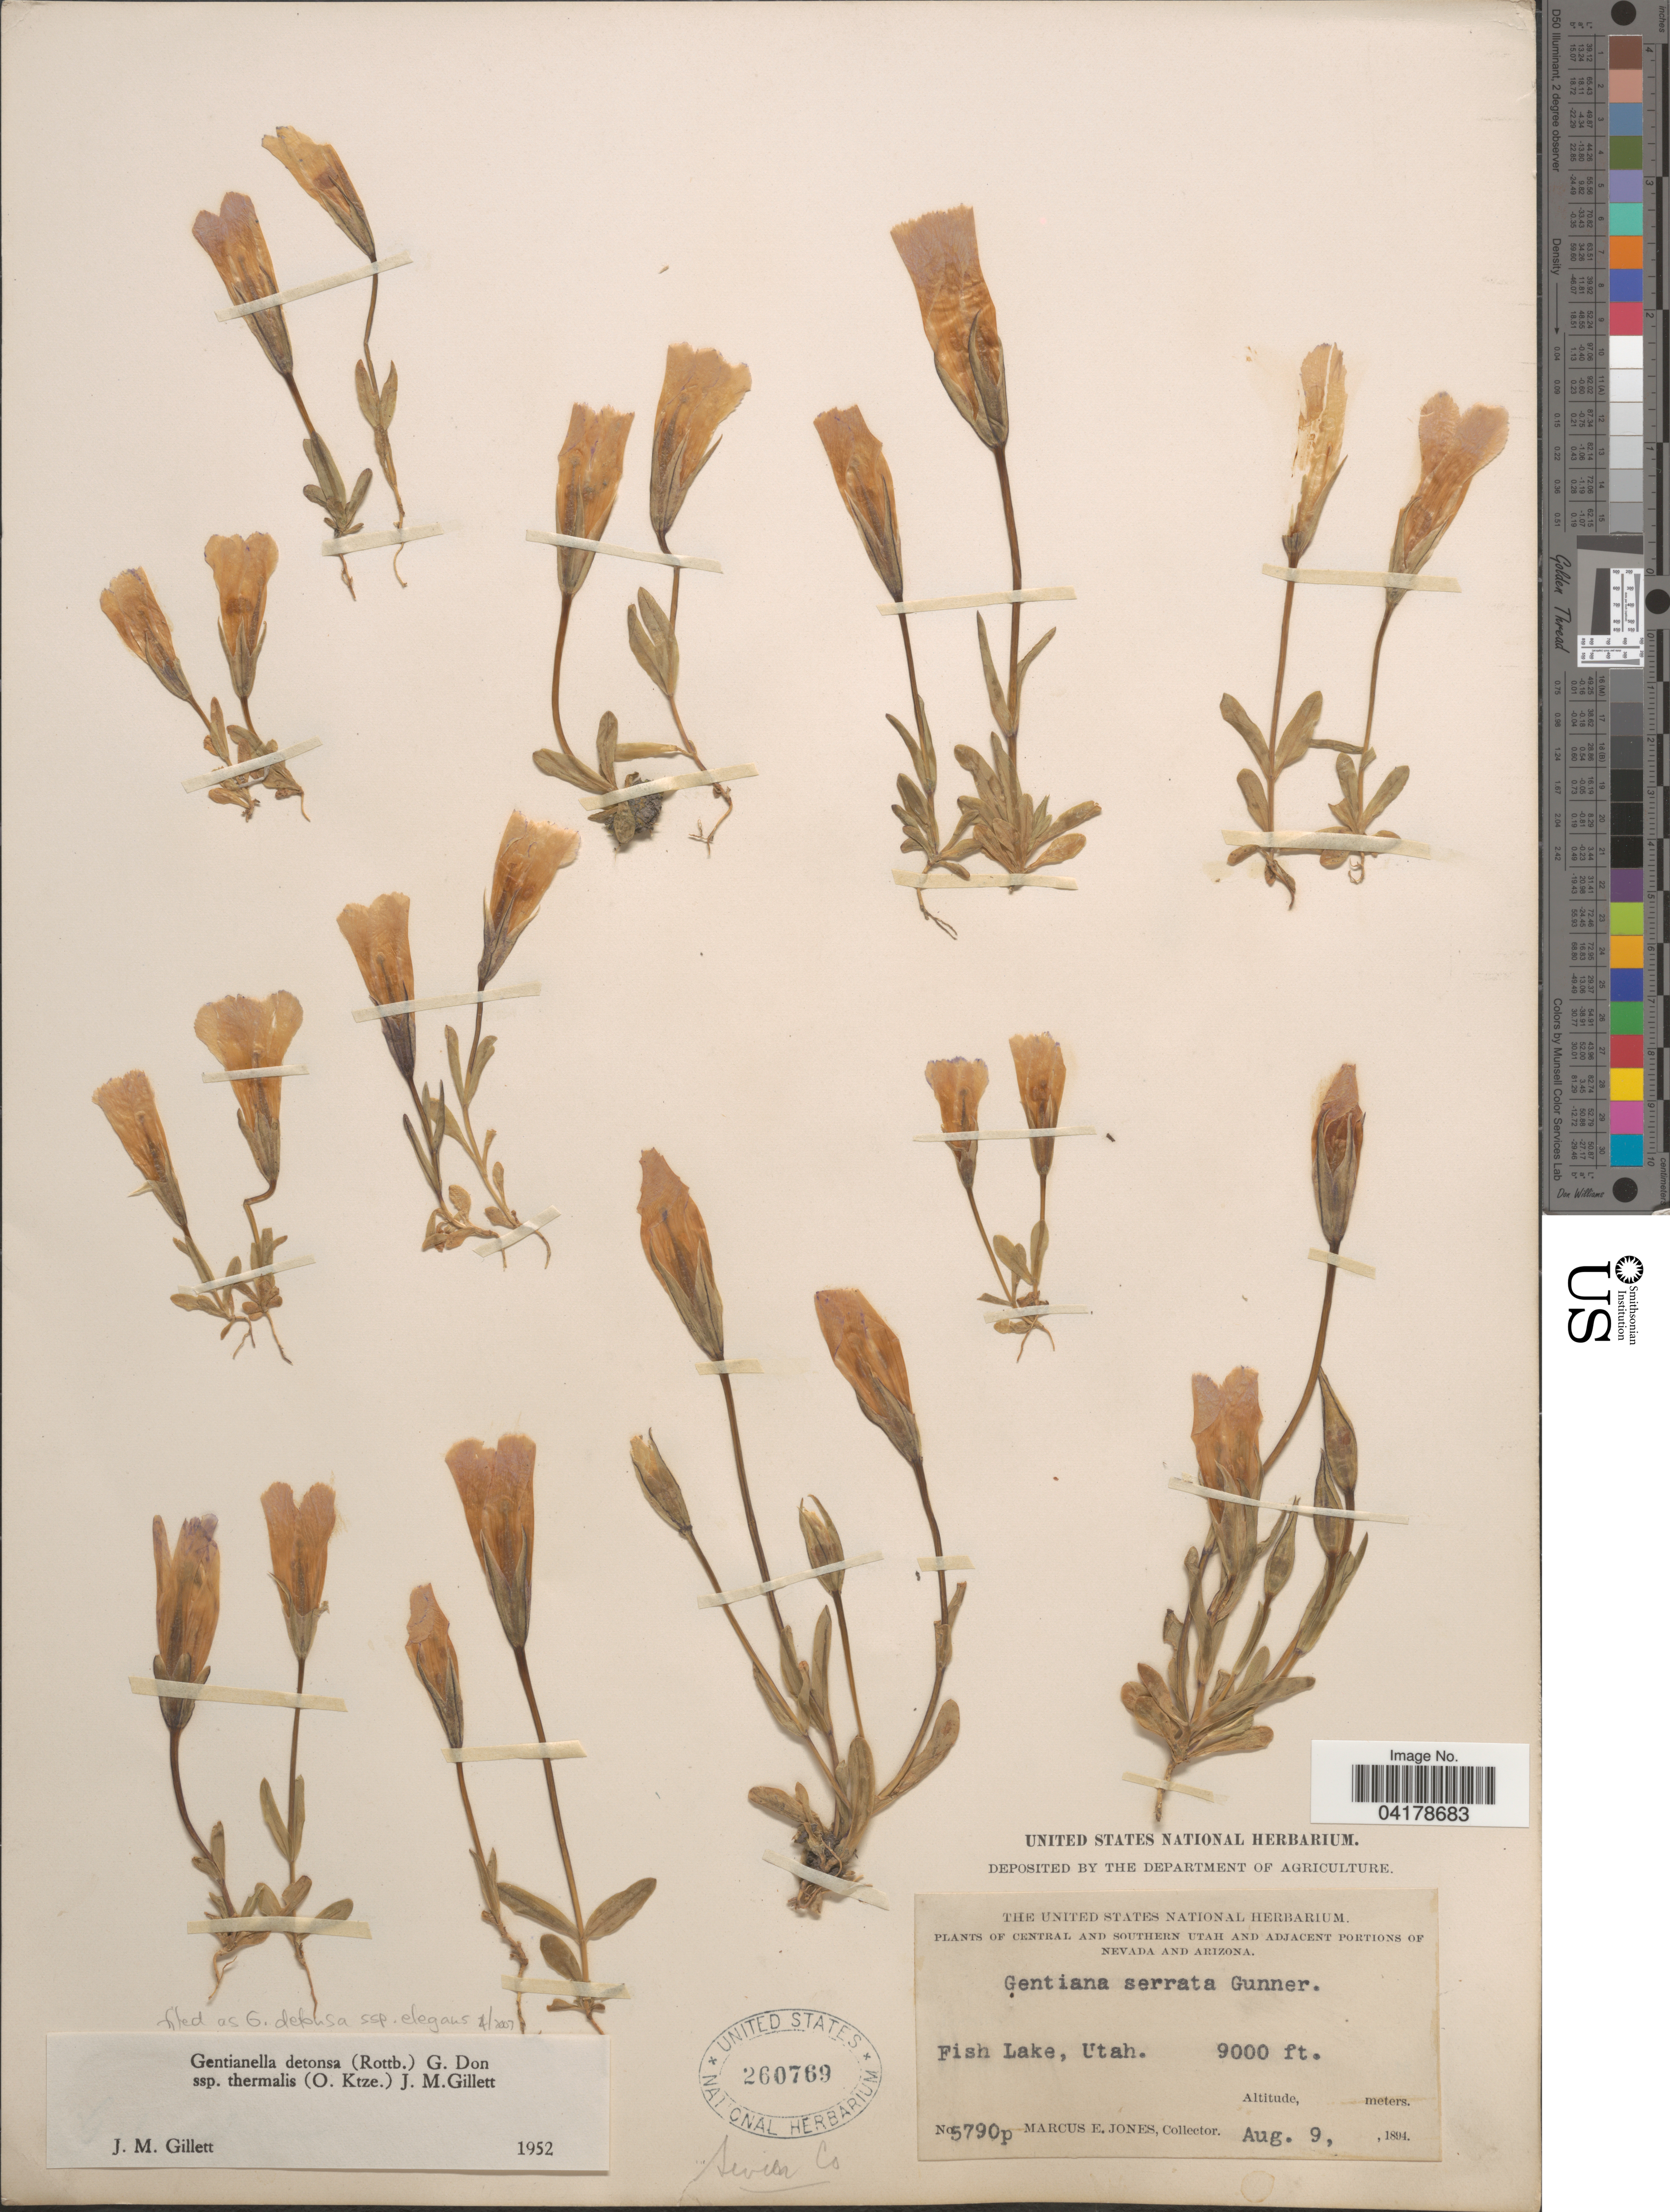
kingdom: Plantae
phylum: Tracheophyta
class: Magnoliopsida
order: Gentianales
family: Gentianaceae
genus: Gentianella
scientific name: Gentianella detonsa subsp. thermalis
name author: (Kuntze) J.M. Gillett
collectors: M. E. Jones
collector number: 5790p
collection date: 1894-08-09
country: United States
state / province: Utah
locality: Sevier Co. Central and Southern Utah. Fish Lake.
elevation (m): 2743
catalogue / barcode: US 260769